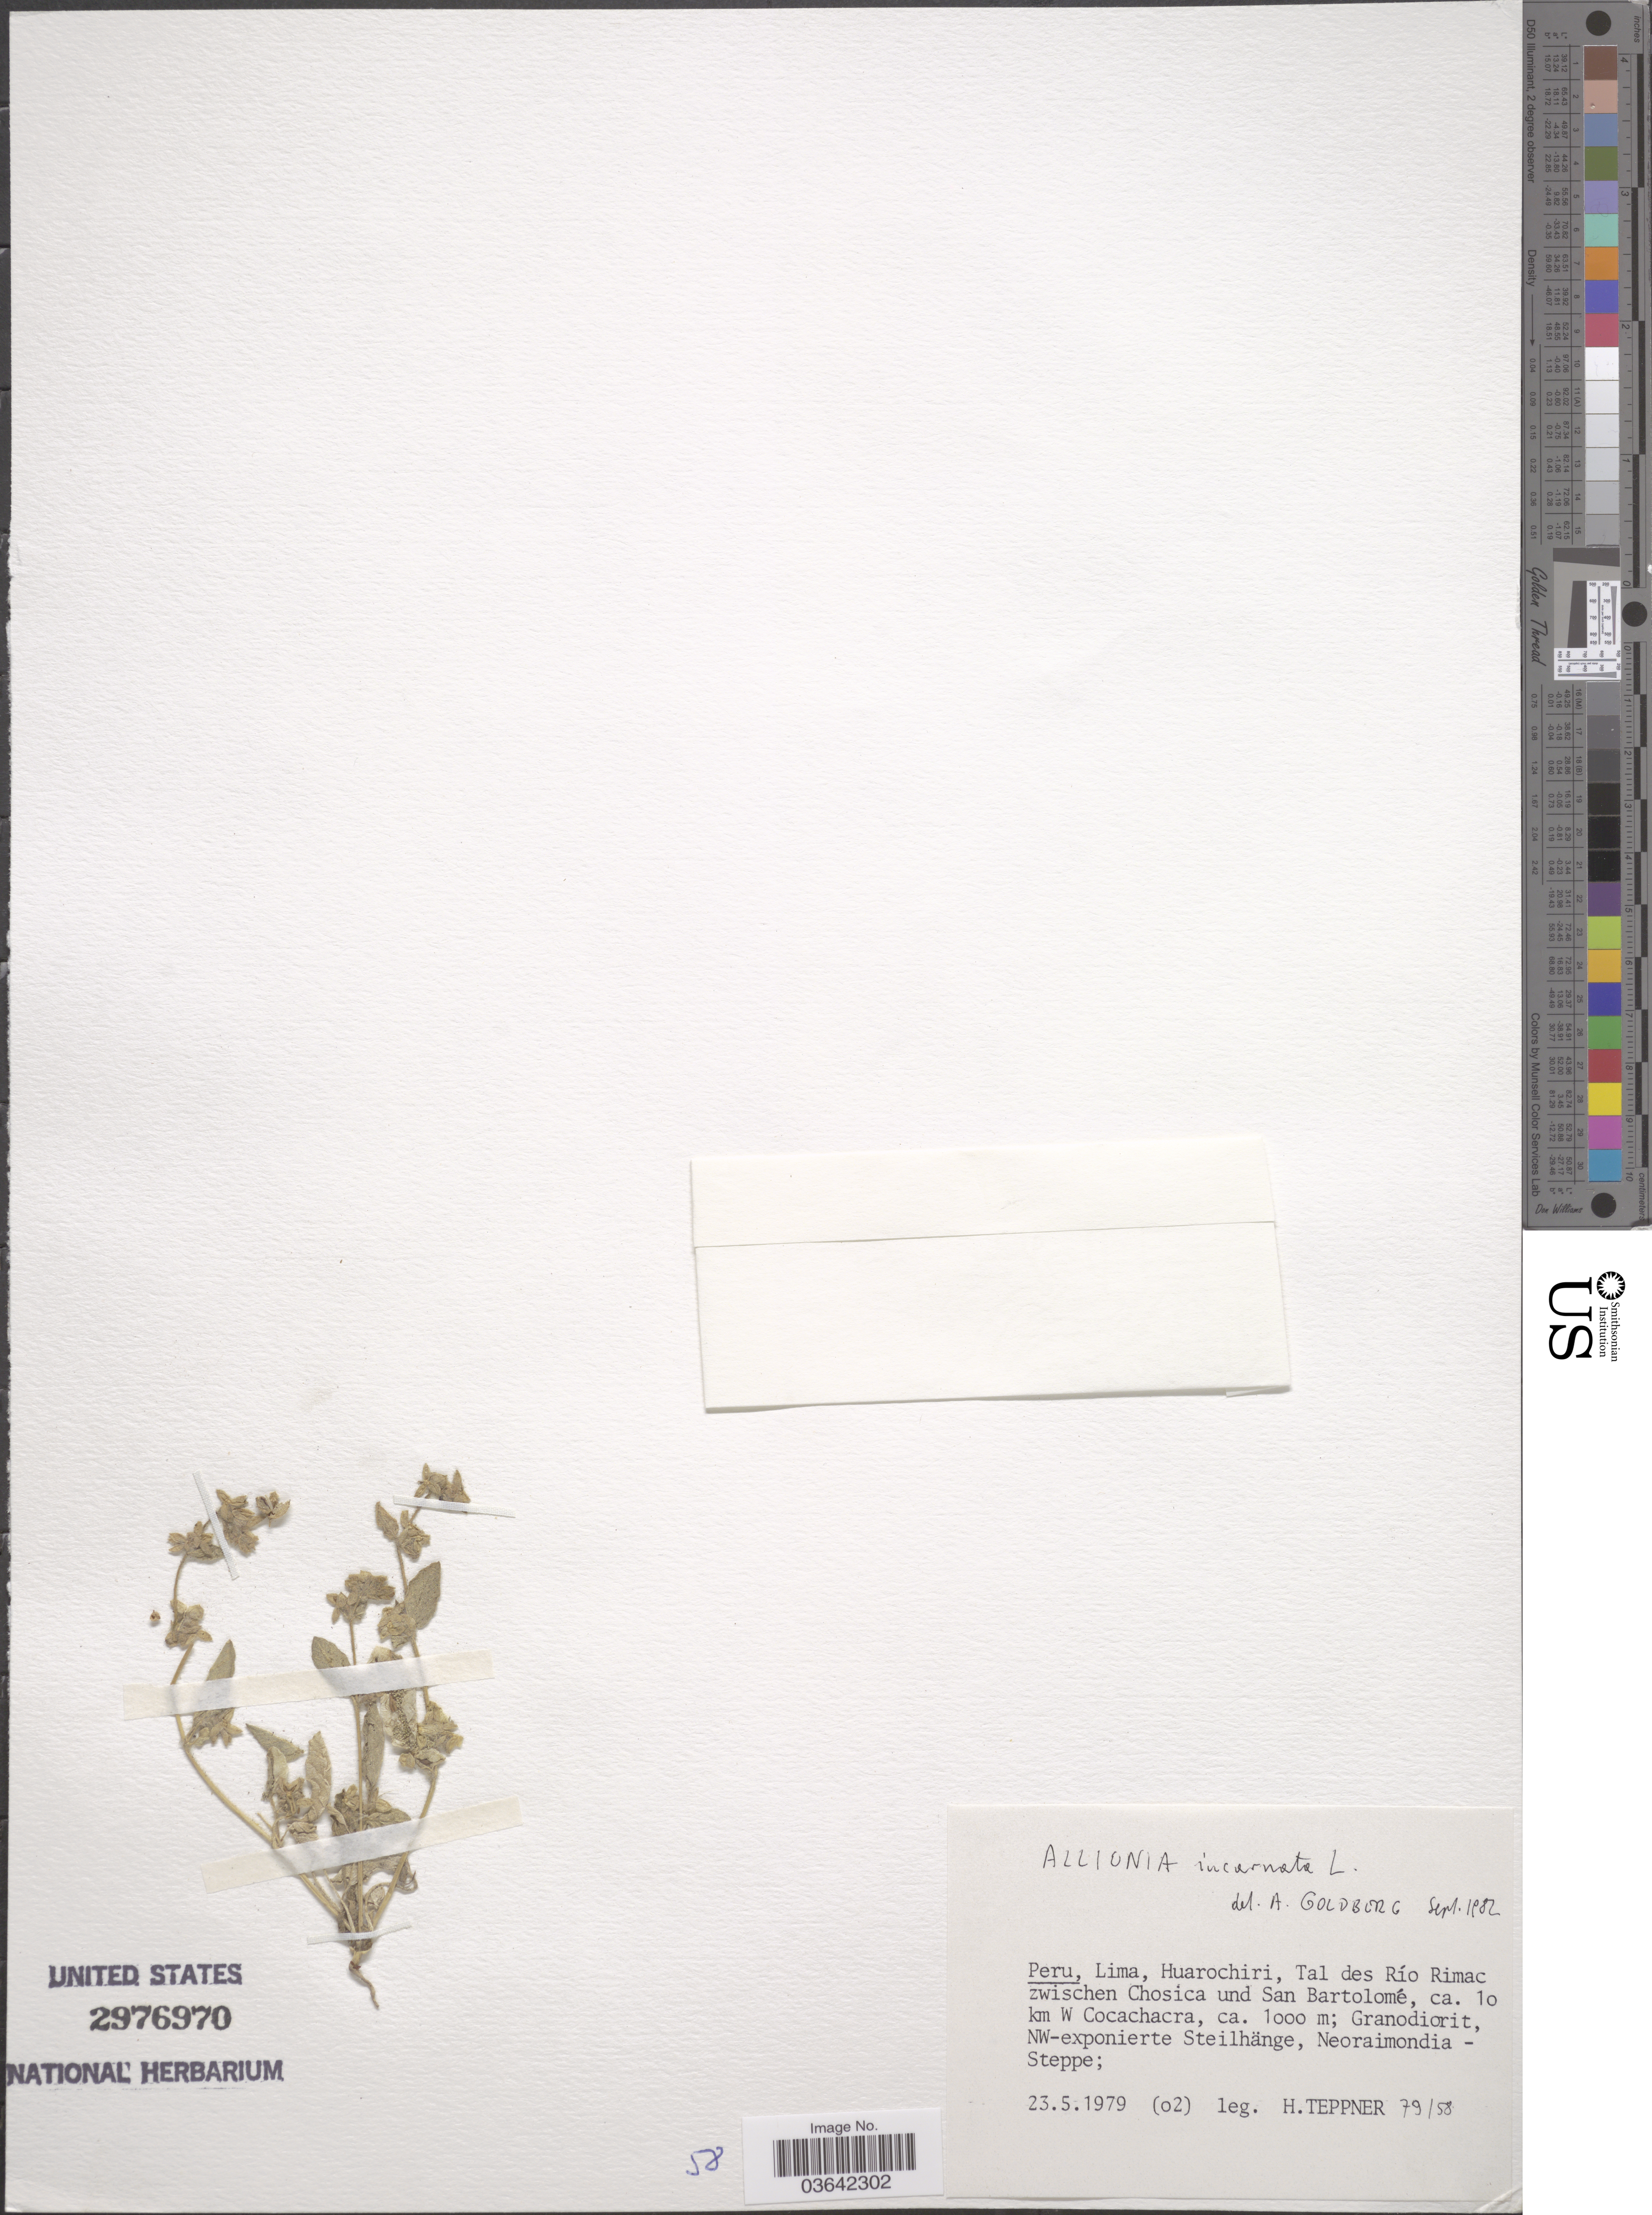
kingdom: Plantae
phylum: Tracheophyta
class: Magnoliopsida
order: Caryophyllales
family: Nyctaginaceae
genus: Allionia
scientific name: Allionia incarnata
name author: L.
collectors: H. Teppner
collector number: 79/58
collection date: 1979-05-23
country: Peru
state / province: Lima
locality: Huarochiri, Tal des Río Rimac zwischen Chosica und San Bartolomé, ca. 10 km W Cocachacra.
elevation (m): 1000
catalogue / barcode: US 2976970